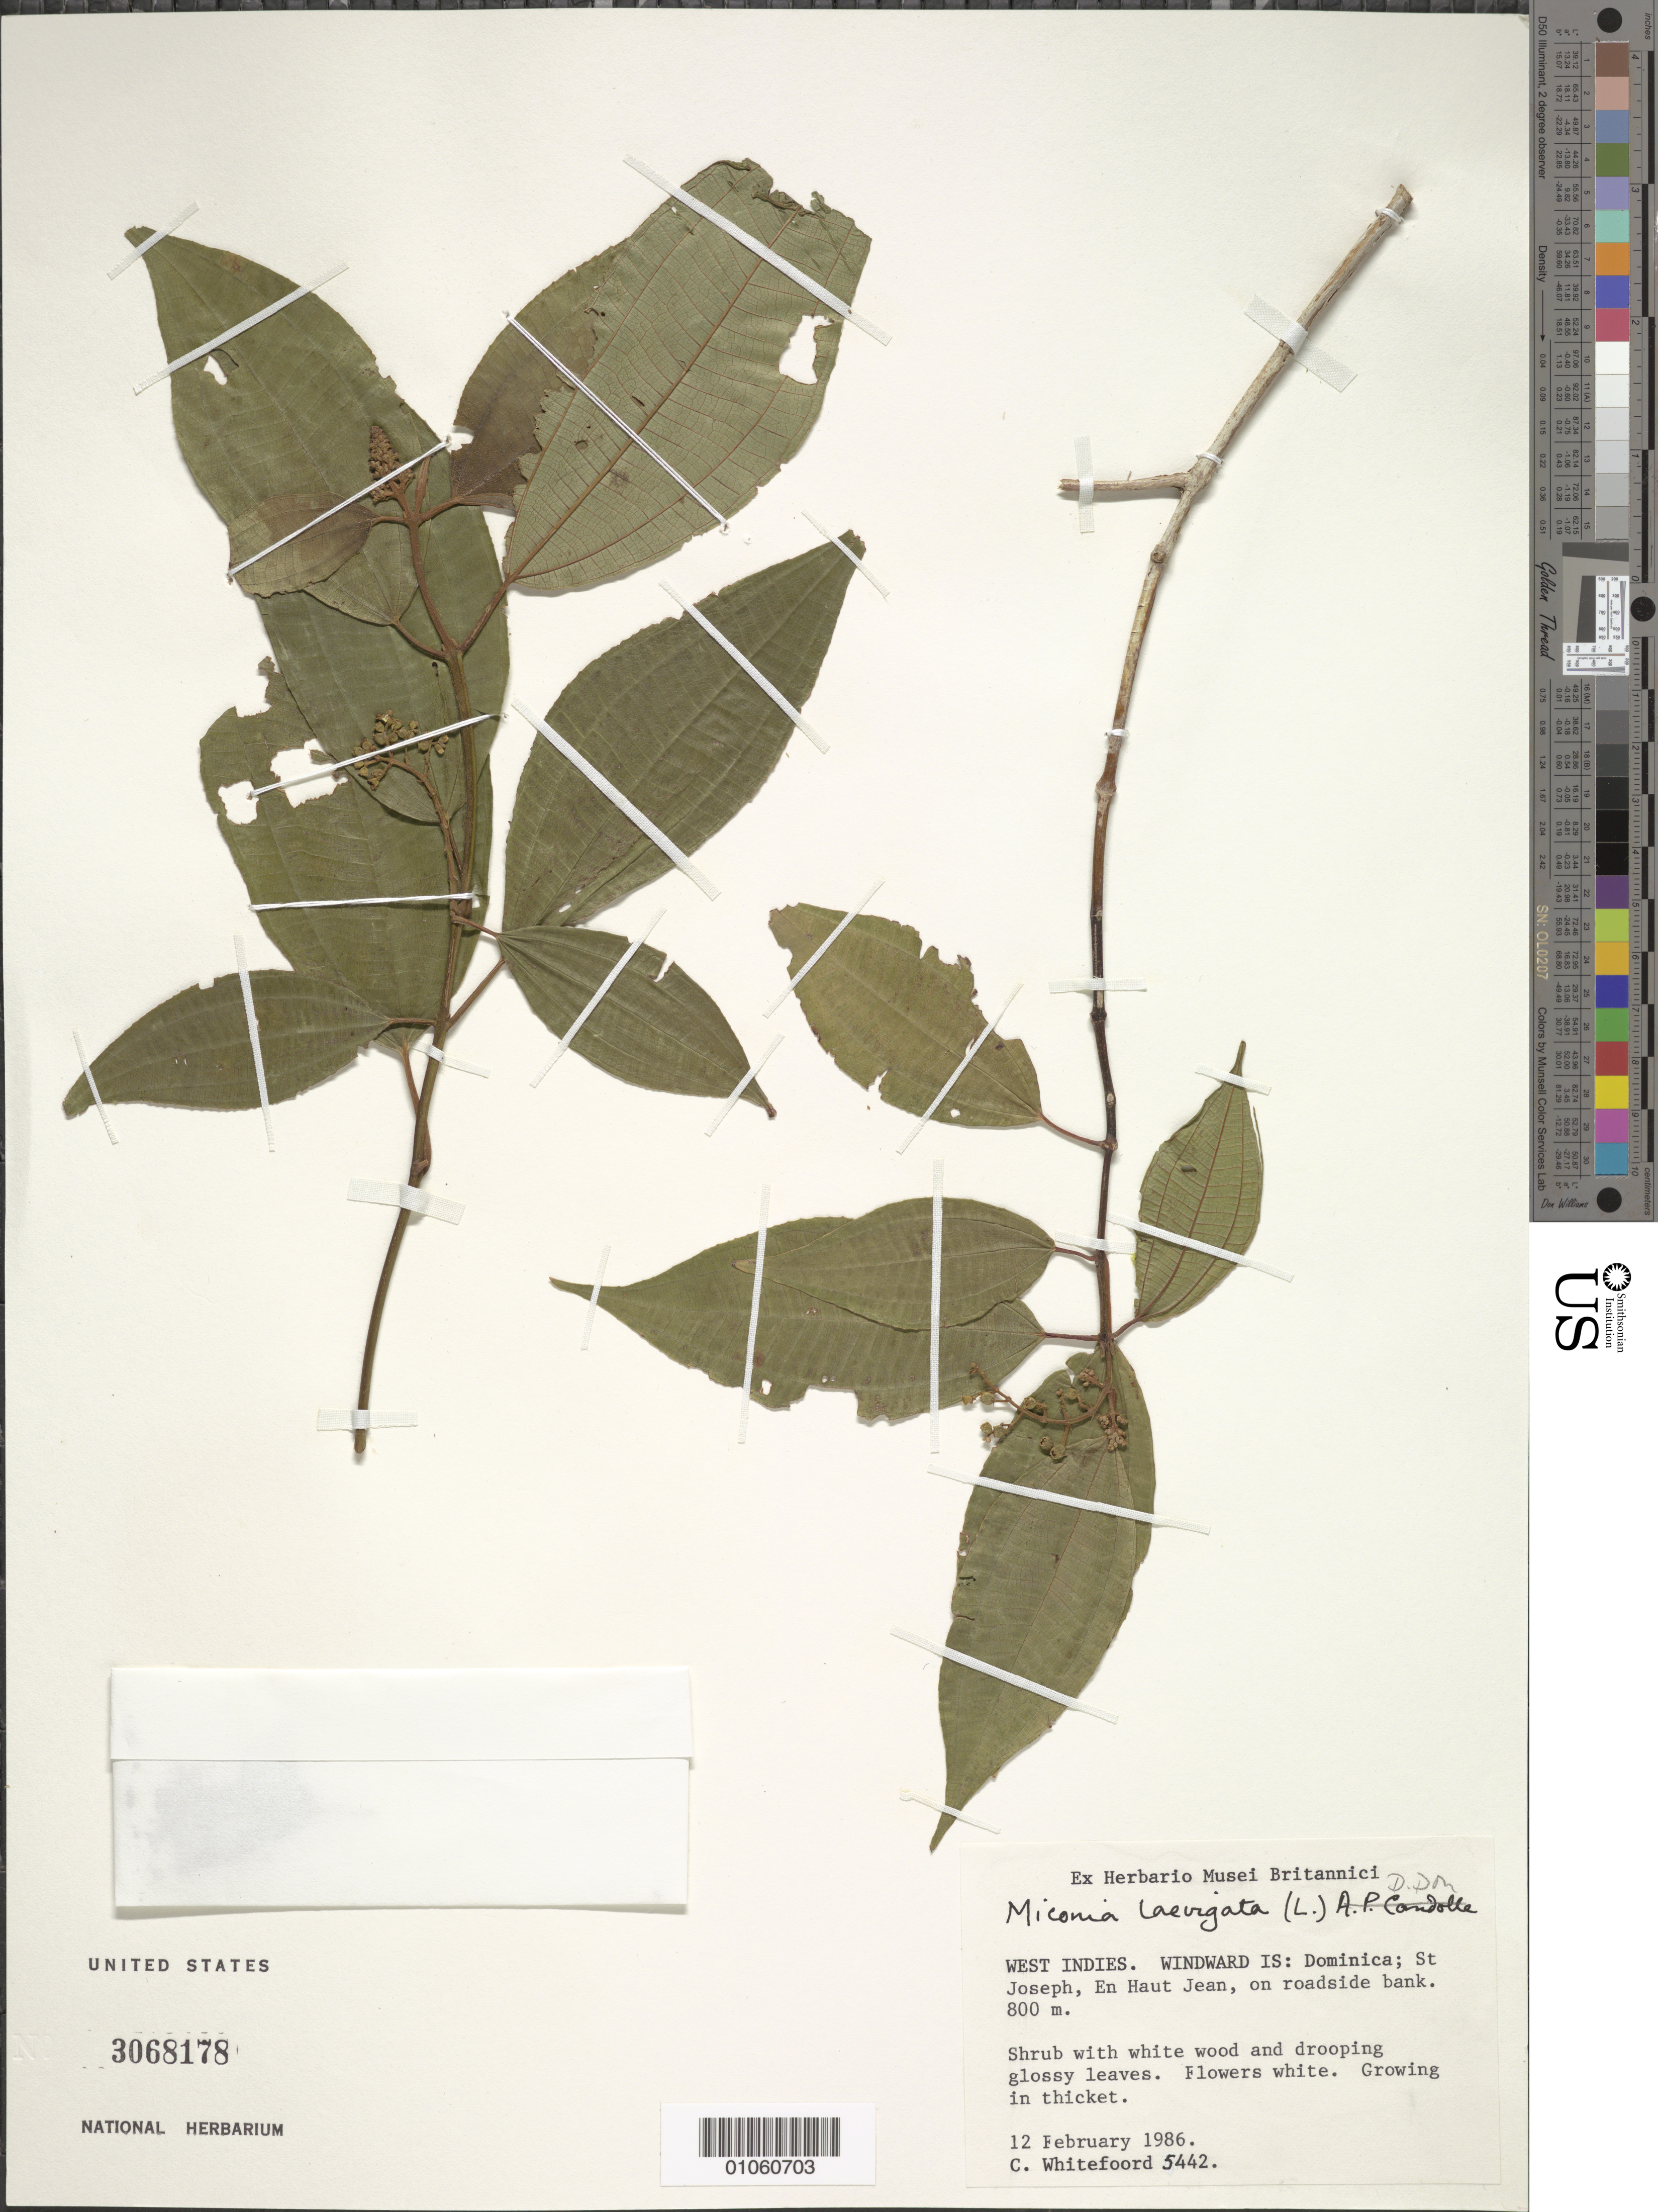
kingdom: Plantae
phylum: Tracheophyta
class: Magnoliopsida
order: Myrtales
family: Melastomataceae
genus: Miconia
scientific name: Miconia laevigata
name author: (L.) D. Don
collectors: C. Whitefoord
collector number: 5442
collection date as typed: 12 Feb 1986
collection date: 1986-02-12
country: Dominica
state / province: St. Joseph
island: Dominica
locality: En Haut Jean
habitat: On roadside bank, growing in thicket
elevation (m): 800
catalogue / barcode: US 3068178